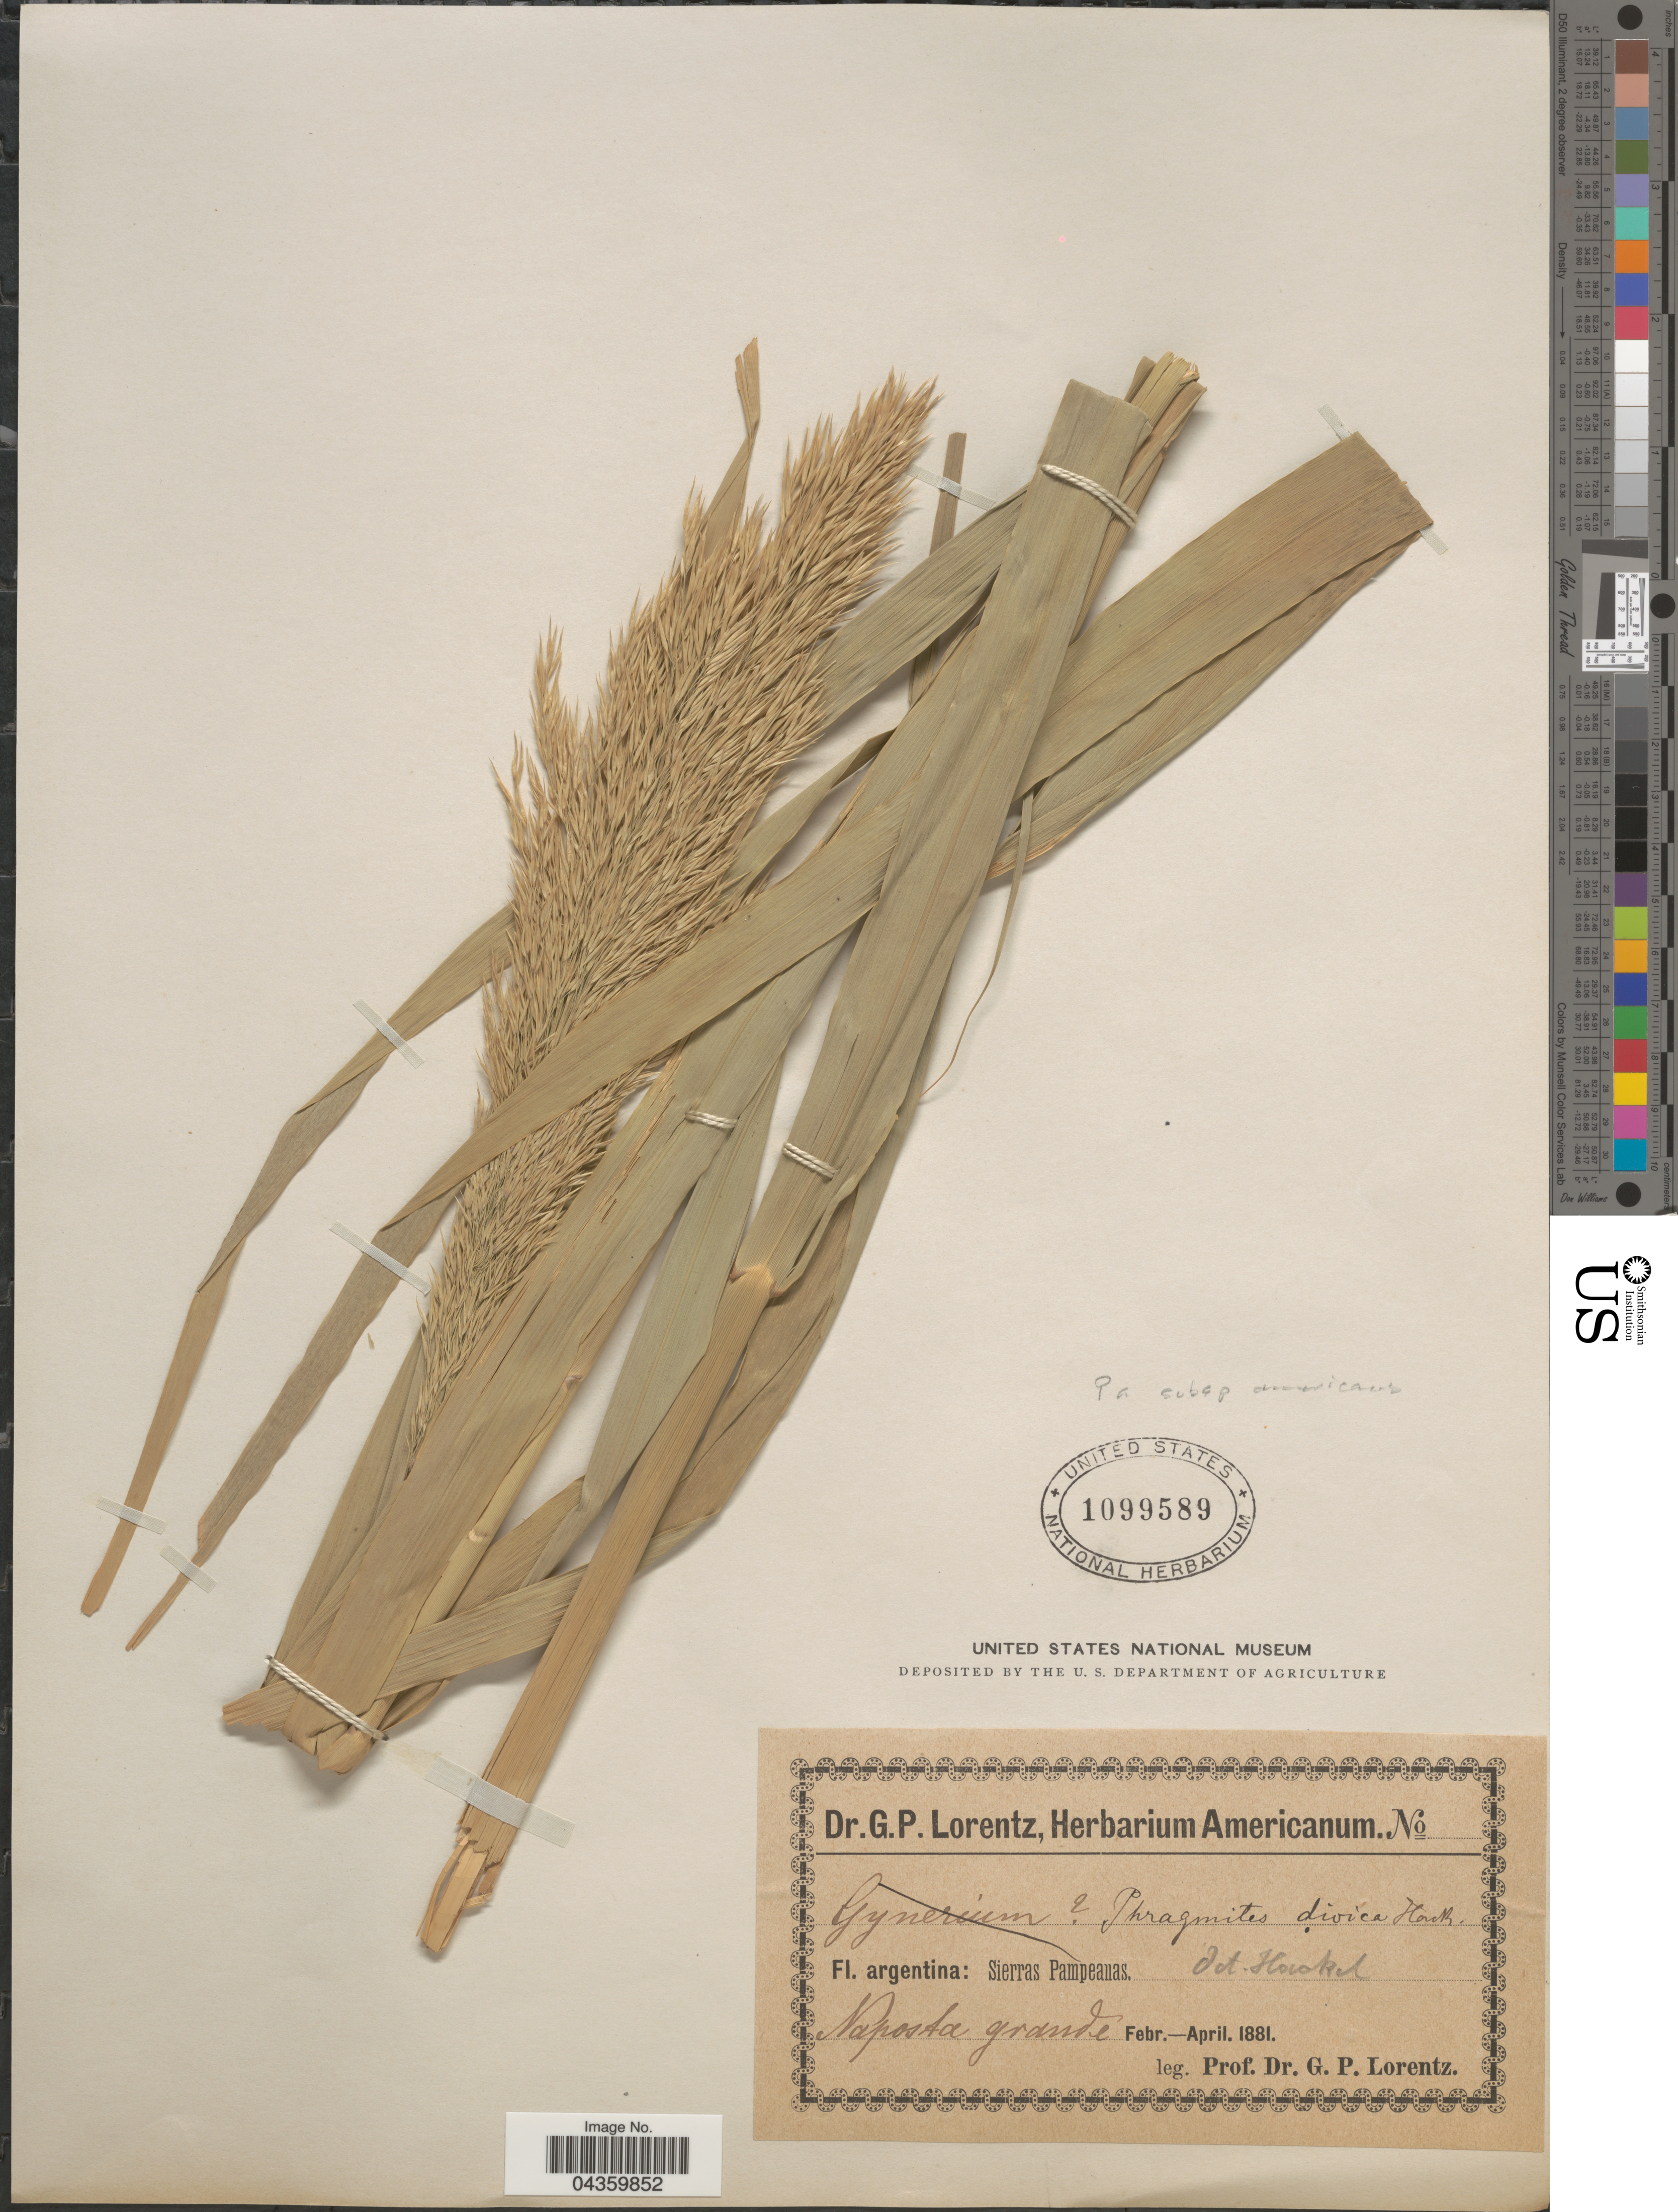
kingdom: Plantae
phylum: Tracheophyta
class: Liliopsida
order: Poales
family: Poaceae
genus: Phragmites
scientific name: Phragmites australis subsp. americanus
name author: Saltonstall & et al.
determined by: Soreng, Robert J., Research Associate (BOT), Smithsonian Institution - National Museum of Natural History (UNITED STATES)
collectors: G. Lorentz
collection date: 1881-02/1881-04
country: Argentina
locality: Sierras Pampeanas. Naposta grande.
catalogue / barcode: US 1099589